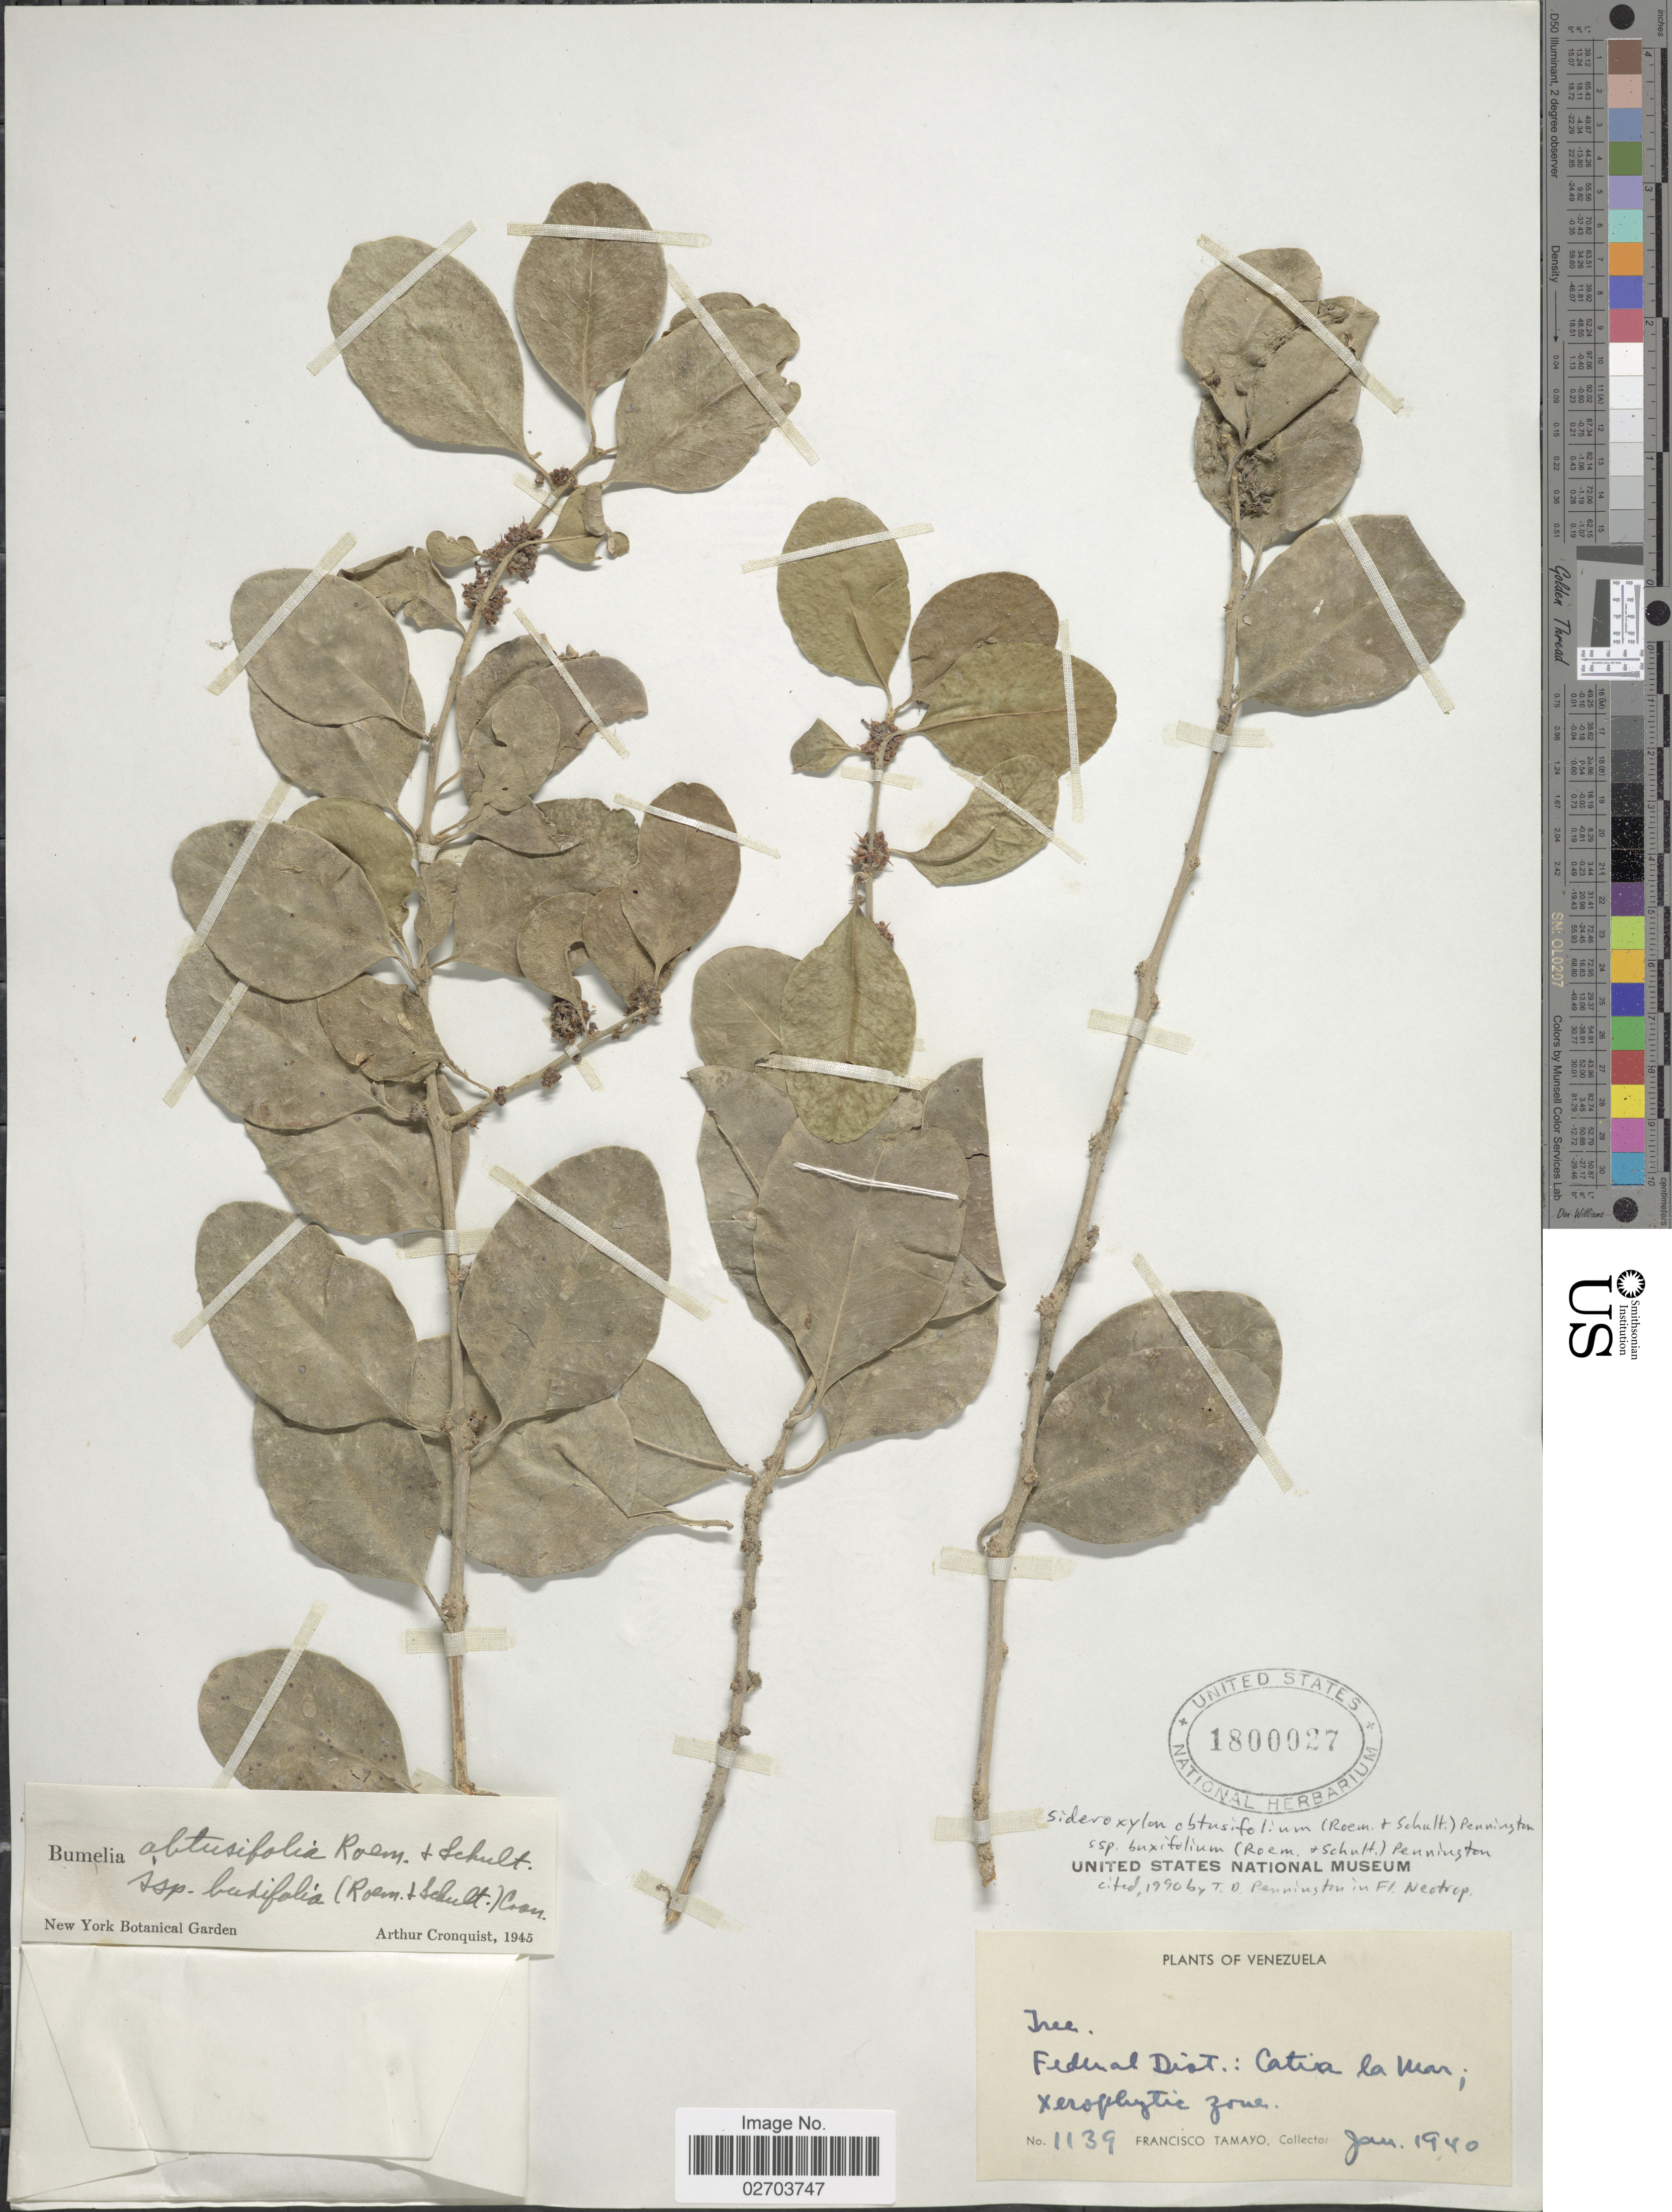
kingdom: Plantae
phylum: Tracheophyta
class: Magnoliopsida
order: Ericales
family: Sapotaceae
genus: Sideroxylon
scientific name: Sideroxylon obtusifolium subsp. buxifolium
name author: (Roem. & Schult.) T.D. Penn.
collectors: F. Tamayo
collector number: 1139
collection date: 1940-01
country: Venezuela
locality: Federal Dist.: Catia la Mar; xerophytic zone.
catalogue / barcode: US 1800027